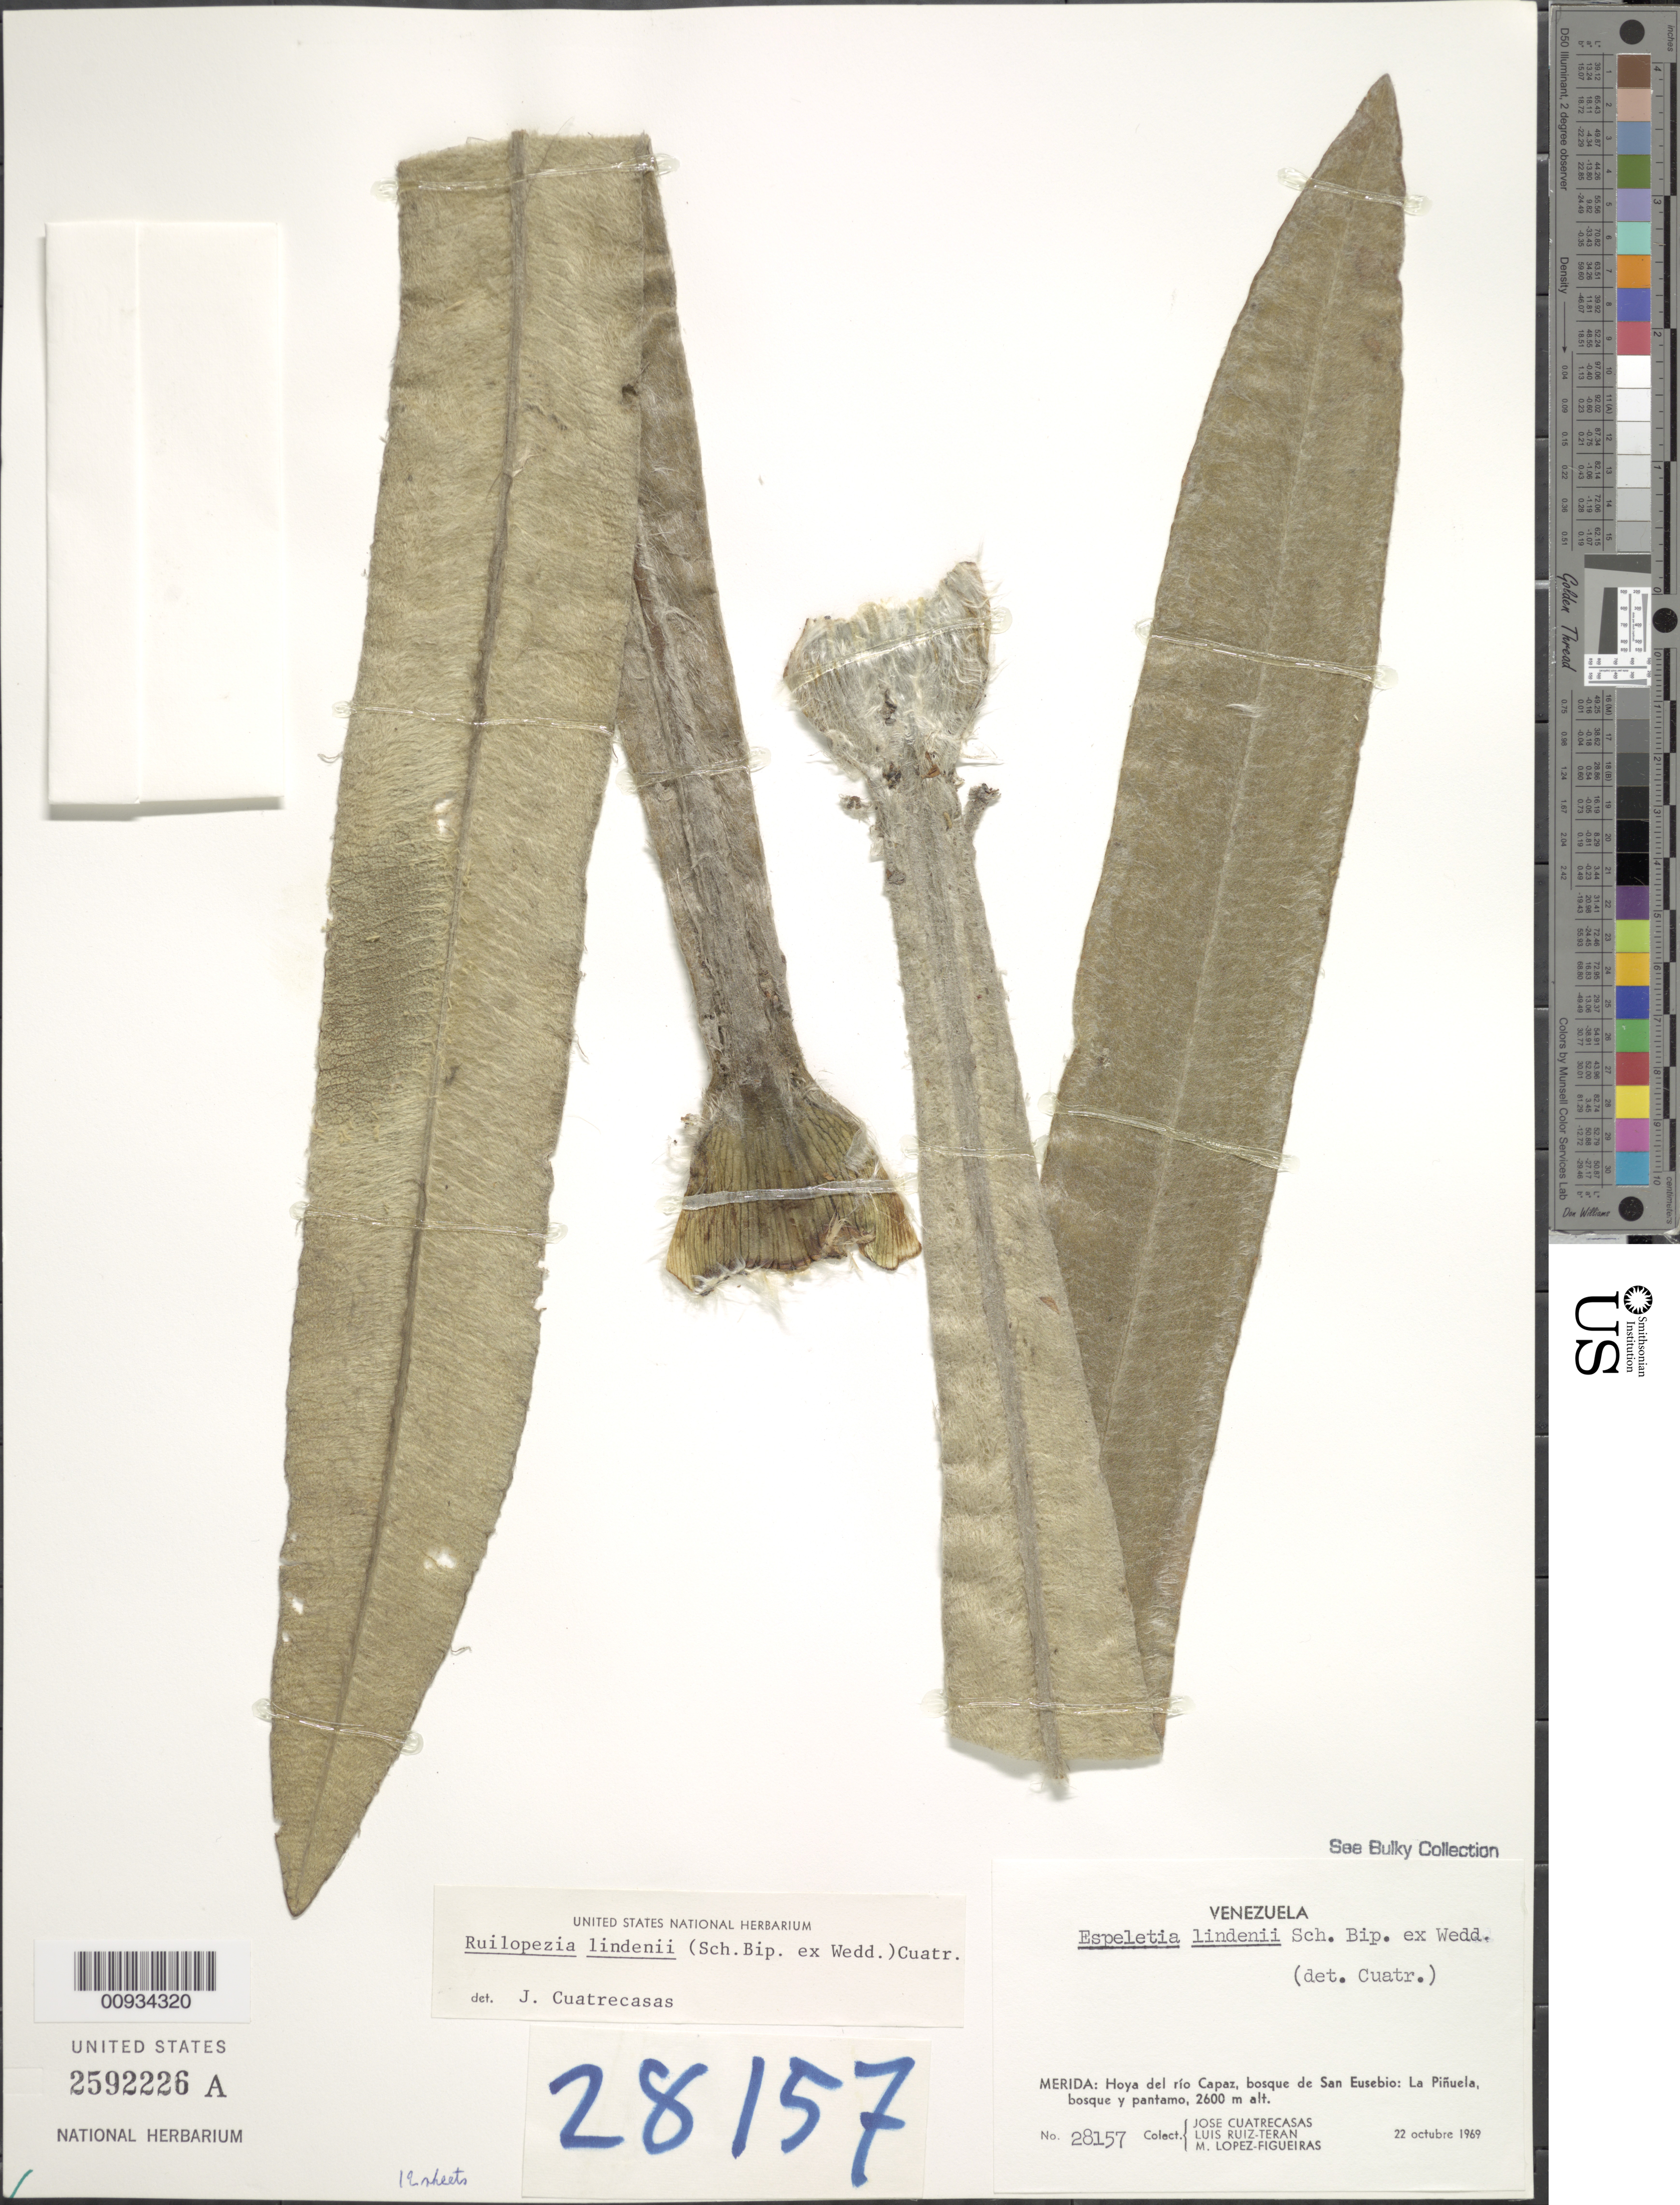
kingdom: Plantae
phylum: Tracheophyta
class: Magnoliopsida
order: Asterales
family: Asteraceae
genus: Ruilopezia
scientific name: Ruilopezia lindenii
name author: (Sch. Bip. ex Wedd.) Cuatrec.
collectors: J. Cuatrecasas, L. Teran & M. López Figueiras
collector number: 28157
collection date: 1969-10-22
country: Venezuela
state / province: Mérida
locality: Hoya del rio Capaz, bosque de San Eusebio, La Pinuela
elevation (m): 2600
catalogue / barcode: US 2592226A